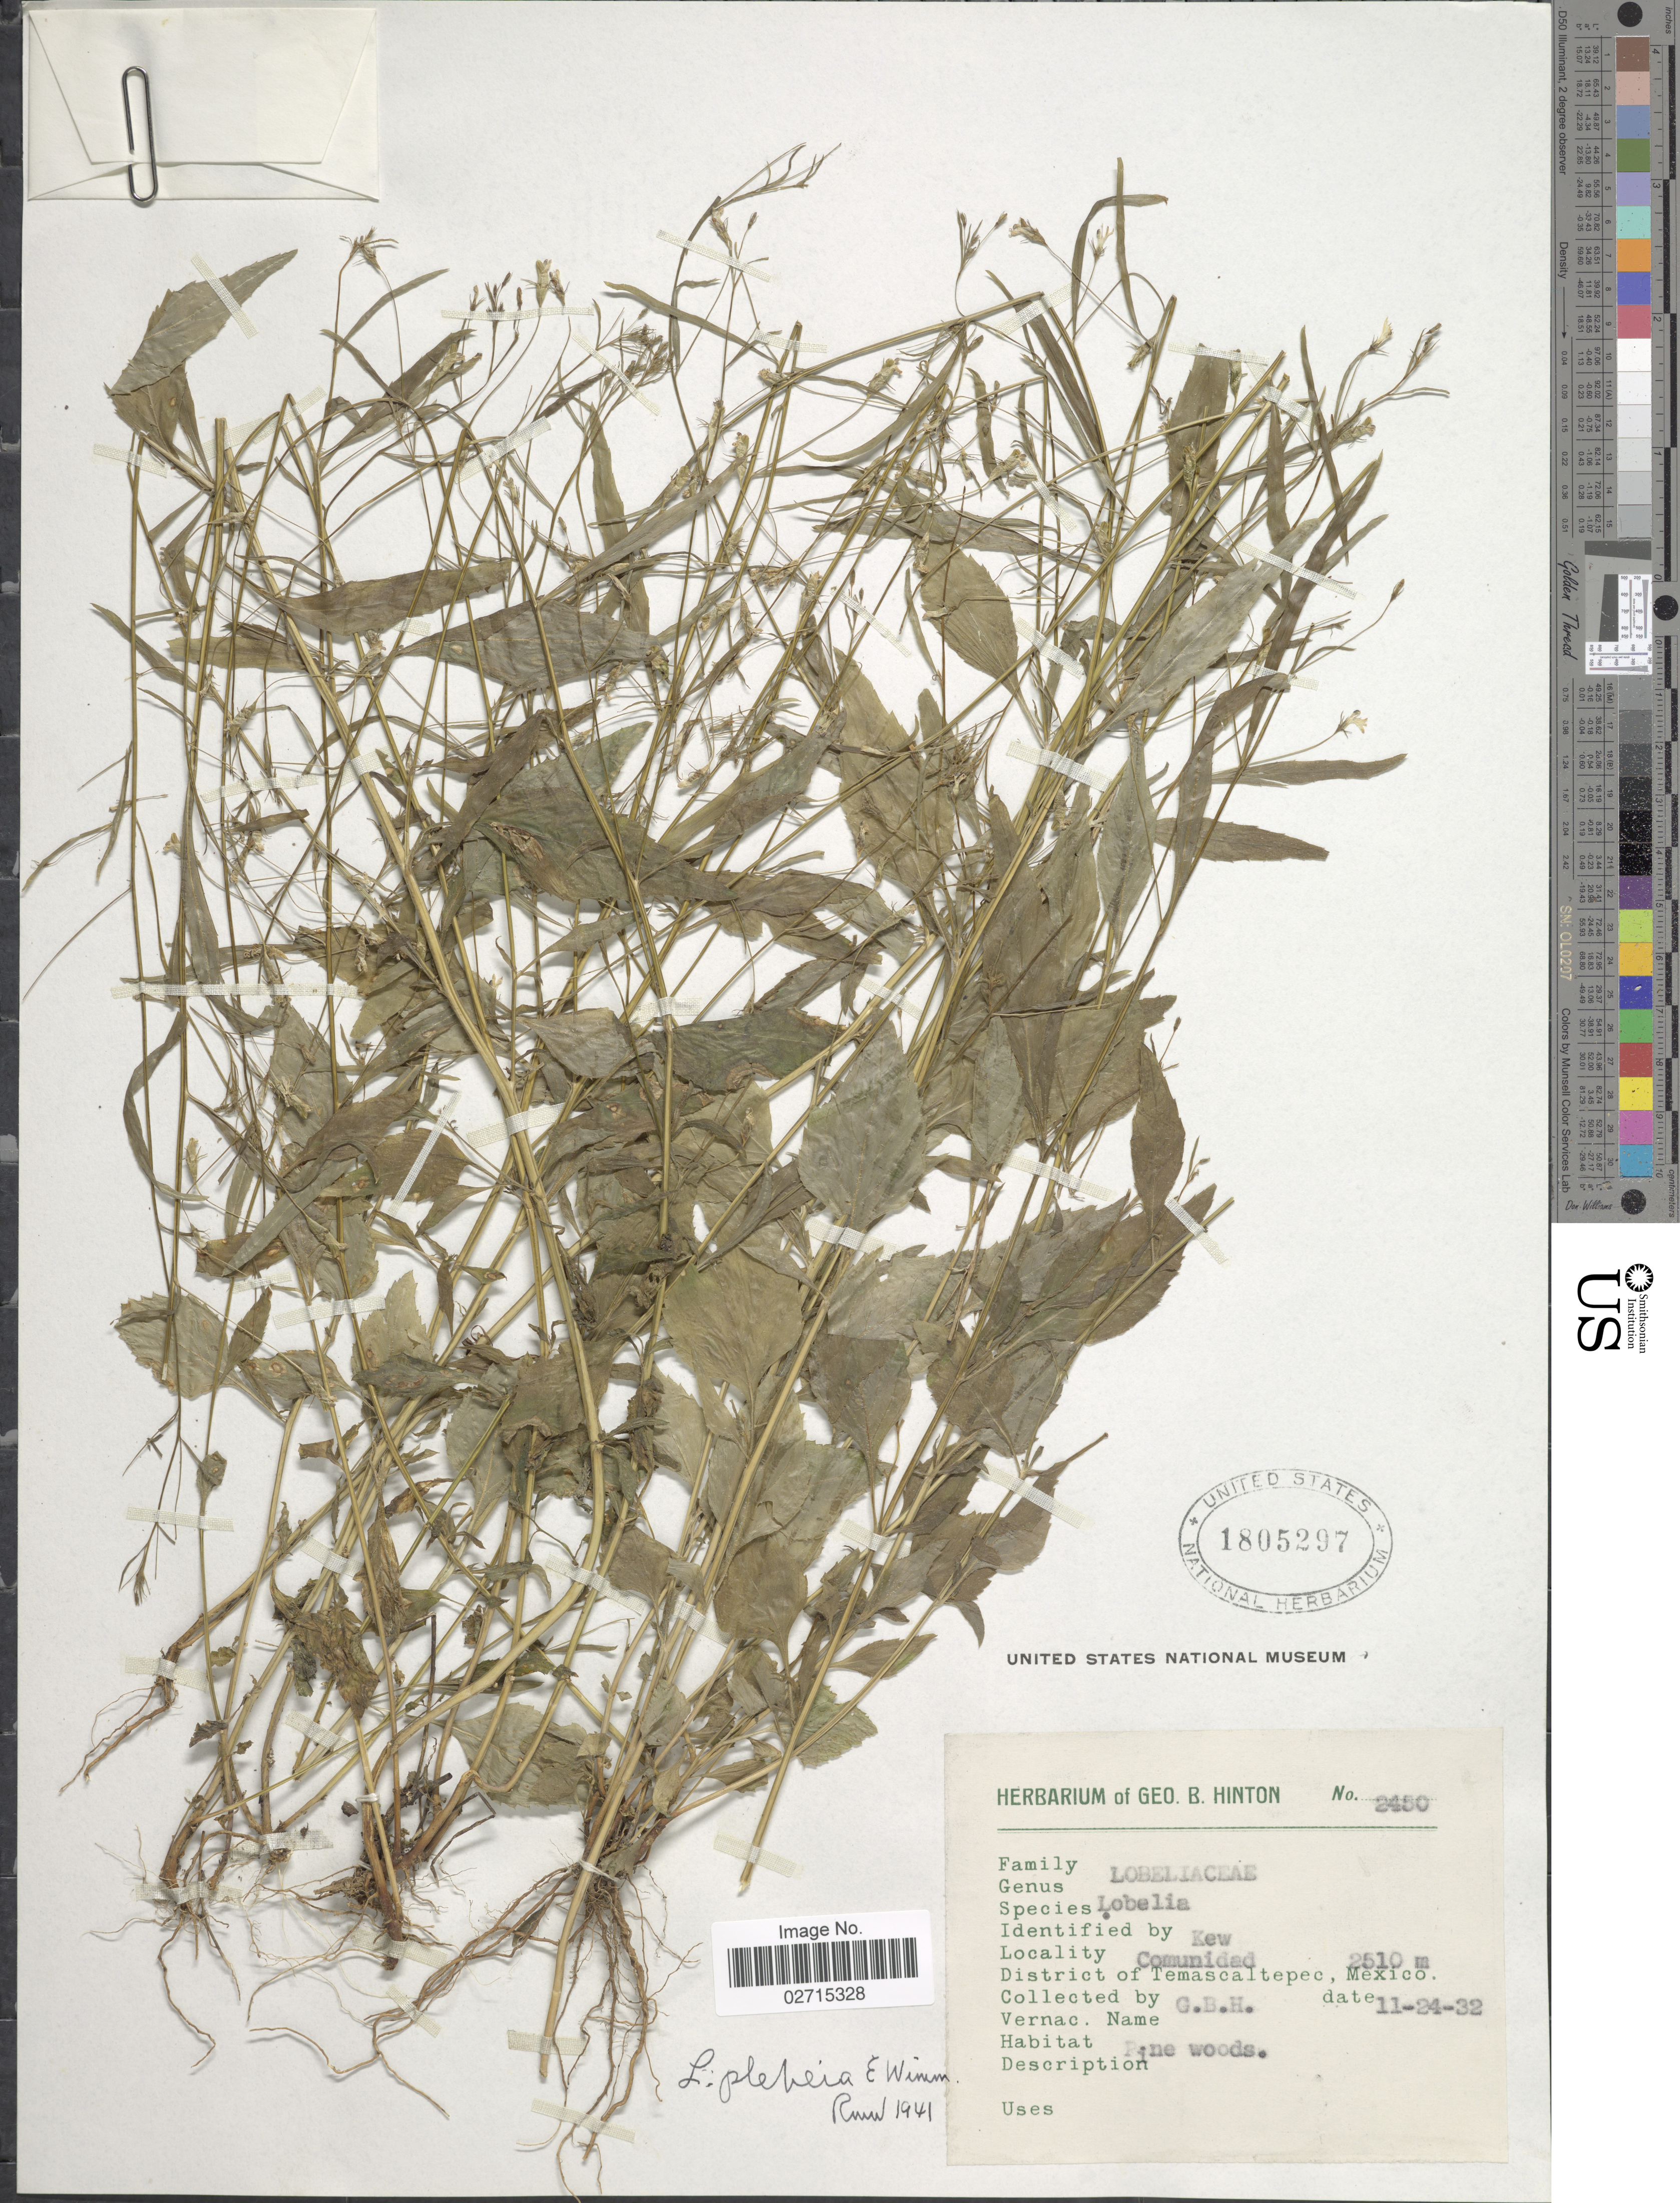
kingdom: Plantae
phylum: Tracheophyta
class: Magnoliopsida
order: Asterales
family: Campanulaceae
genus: Lobelia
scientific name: Lobelia plebeia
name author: E. Wimm.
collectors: G. B. Hinton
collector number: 2450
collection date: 1932-11-24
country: Mexico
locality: Comunidad, District Temascaltepec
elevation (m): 2510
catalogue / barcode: US 1805297